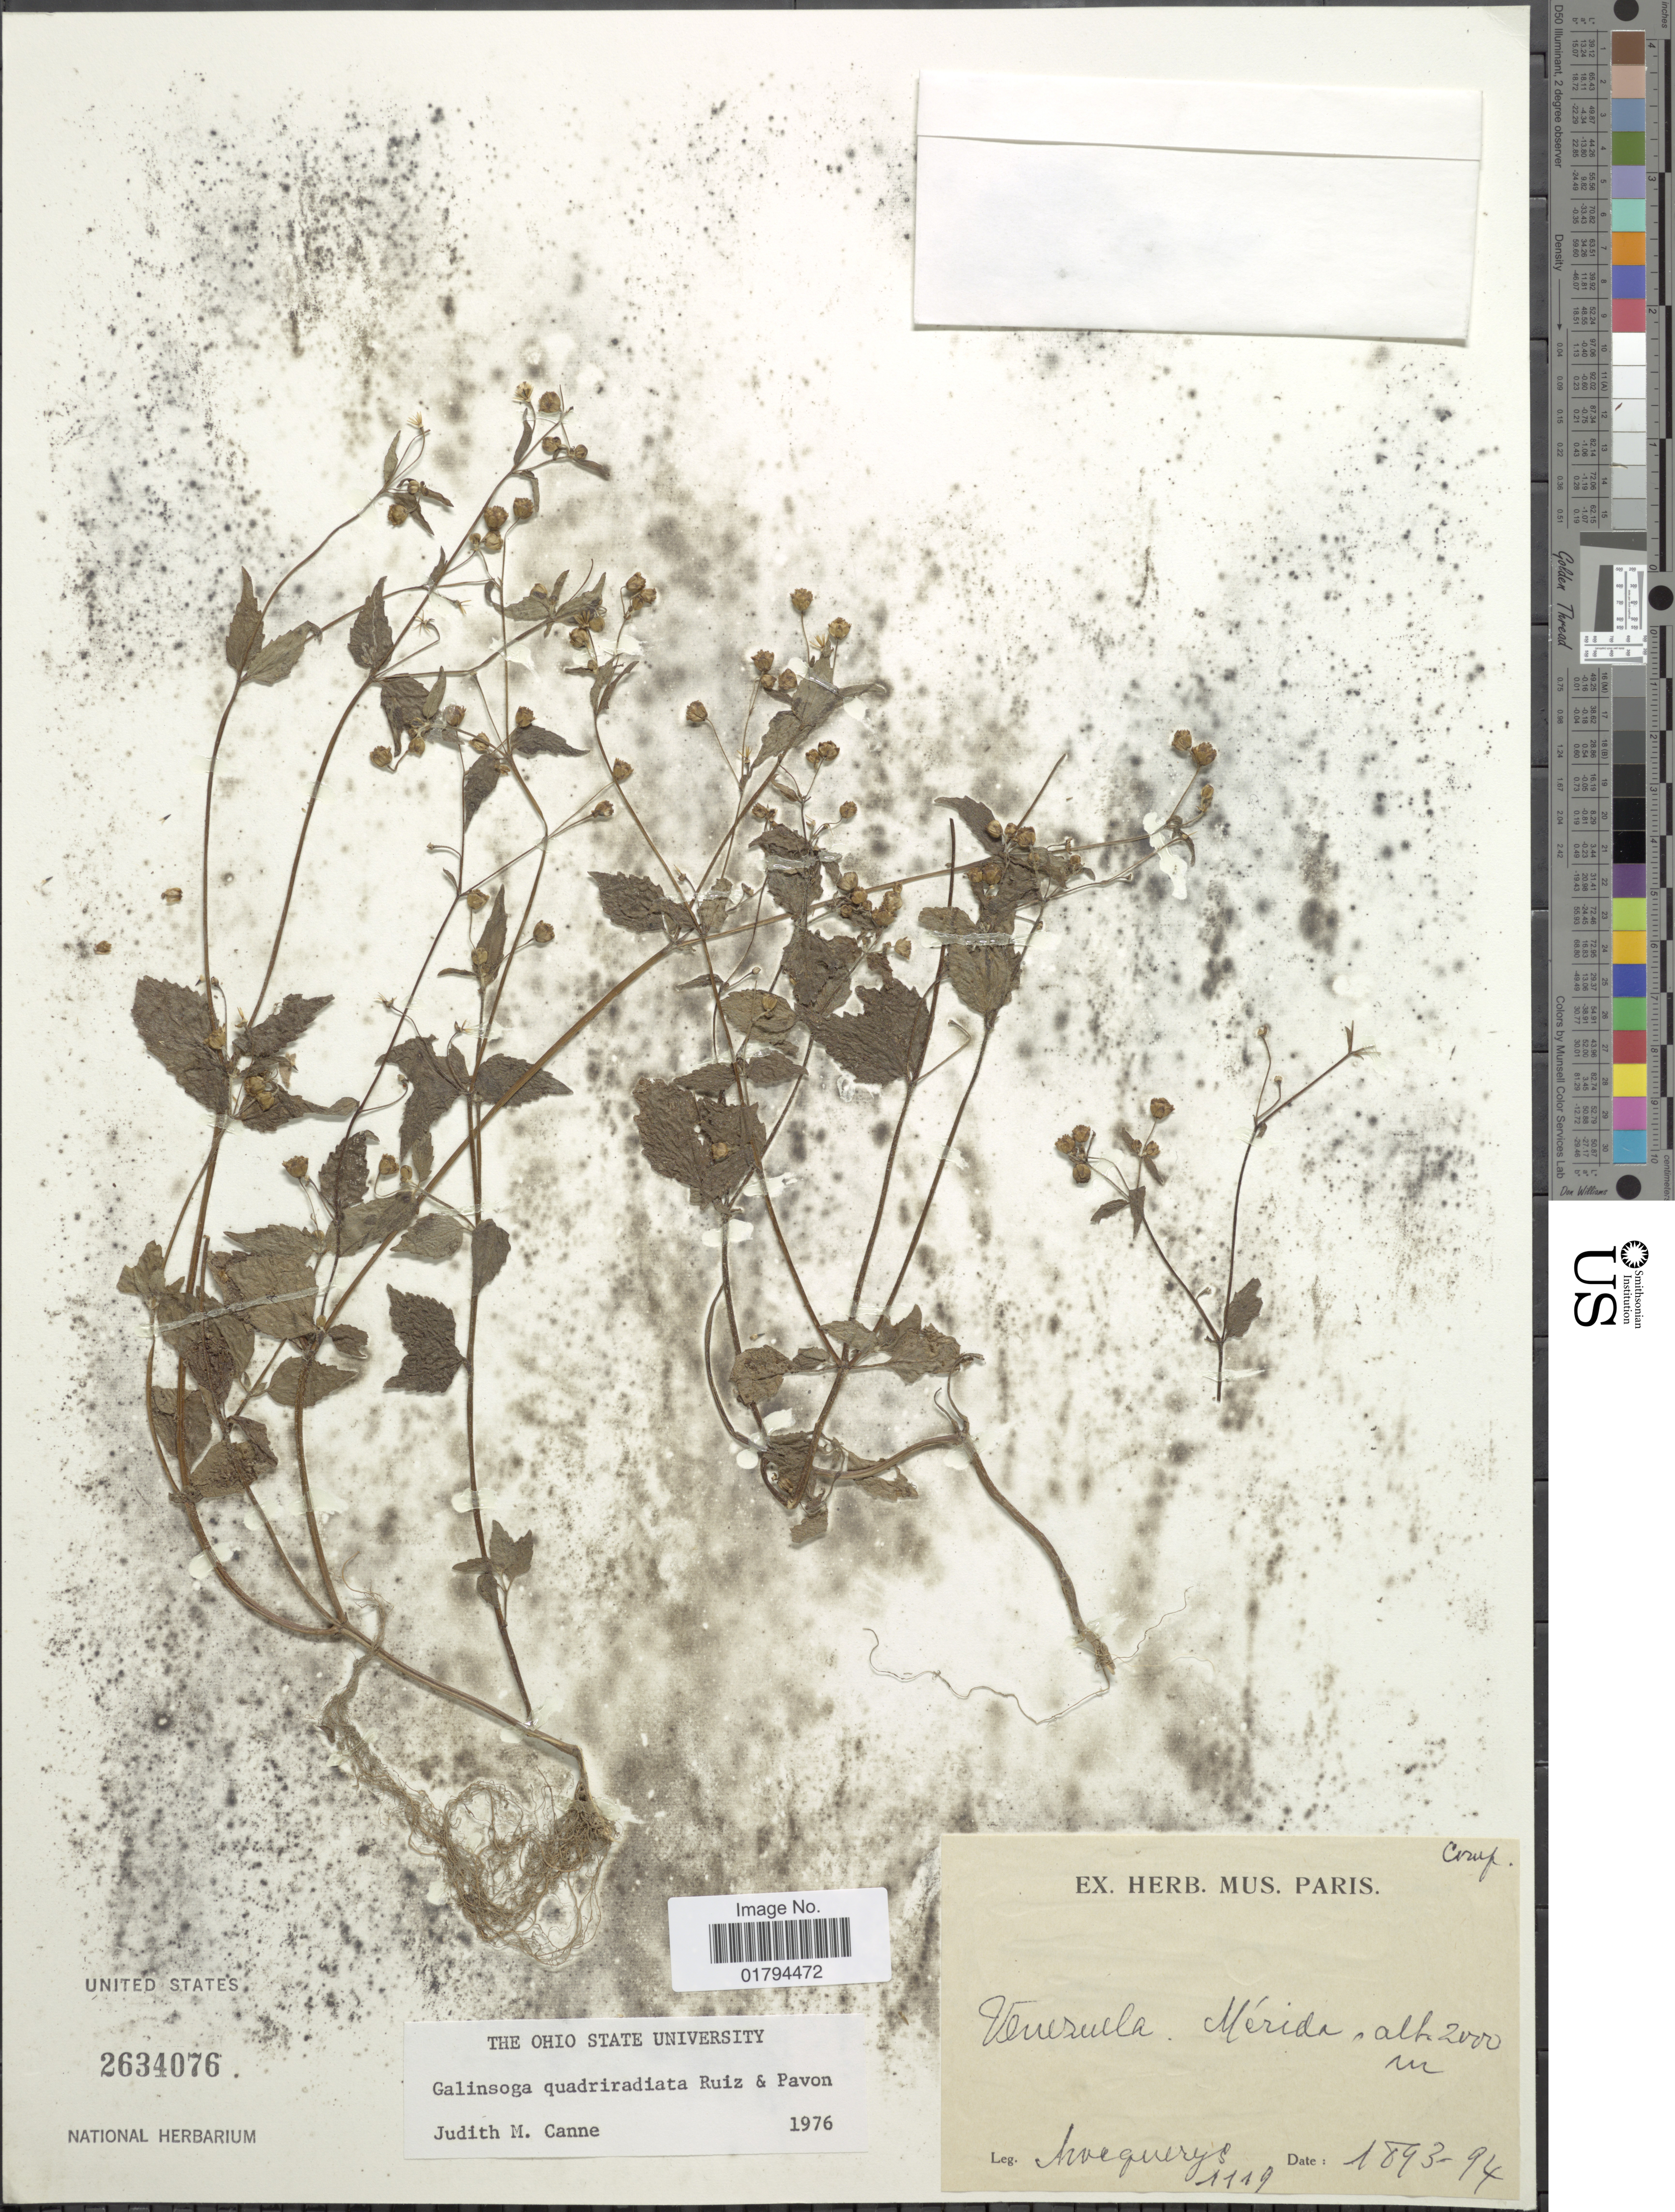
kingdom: Plantae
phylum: Tracheophyta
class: Magnoliopsida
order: Asterales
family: Asteraceae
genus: Galinsoga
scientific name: Galinsoga quadriradiata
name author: Ruiz & Pav.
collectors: A. Mocquerys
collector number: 1119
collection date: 1893/1894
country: Venezuela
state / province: Mérida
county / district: Libertador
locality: Mérida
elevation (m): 2000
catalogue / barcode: US 2634076